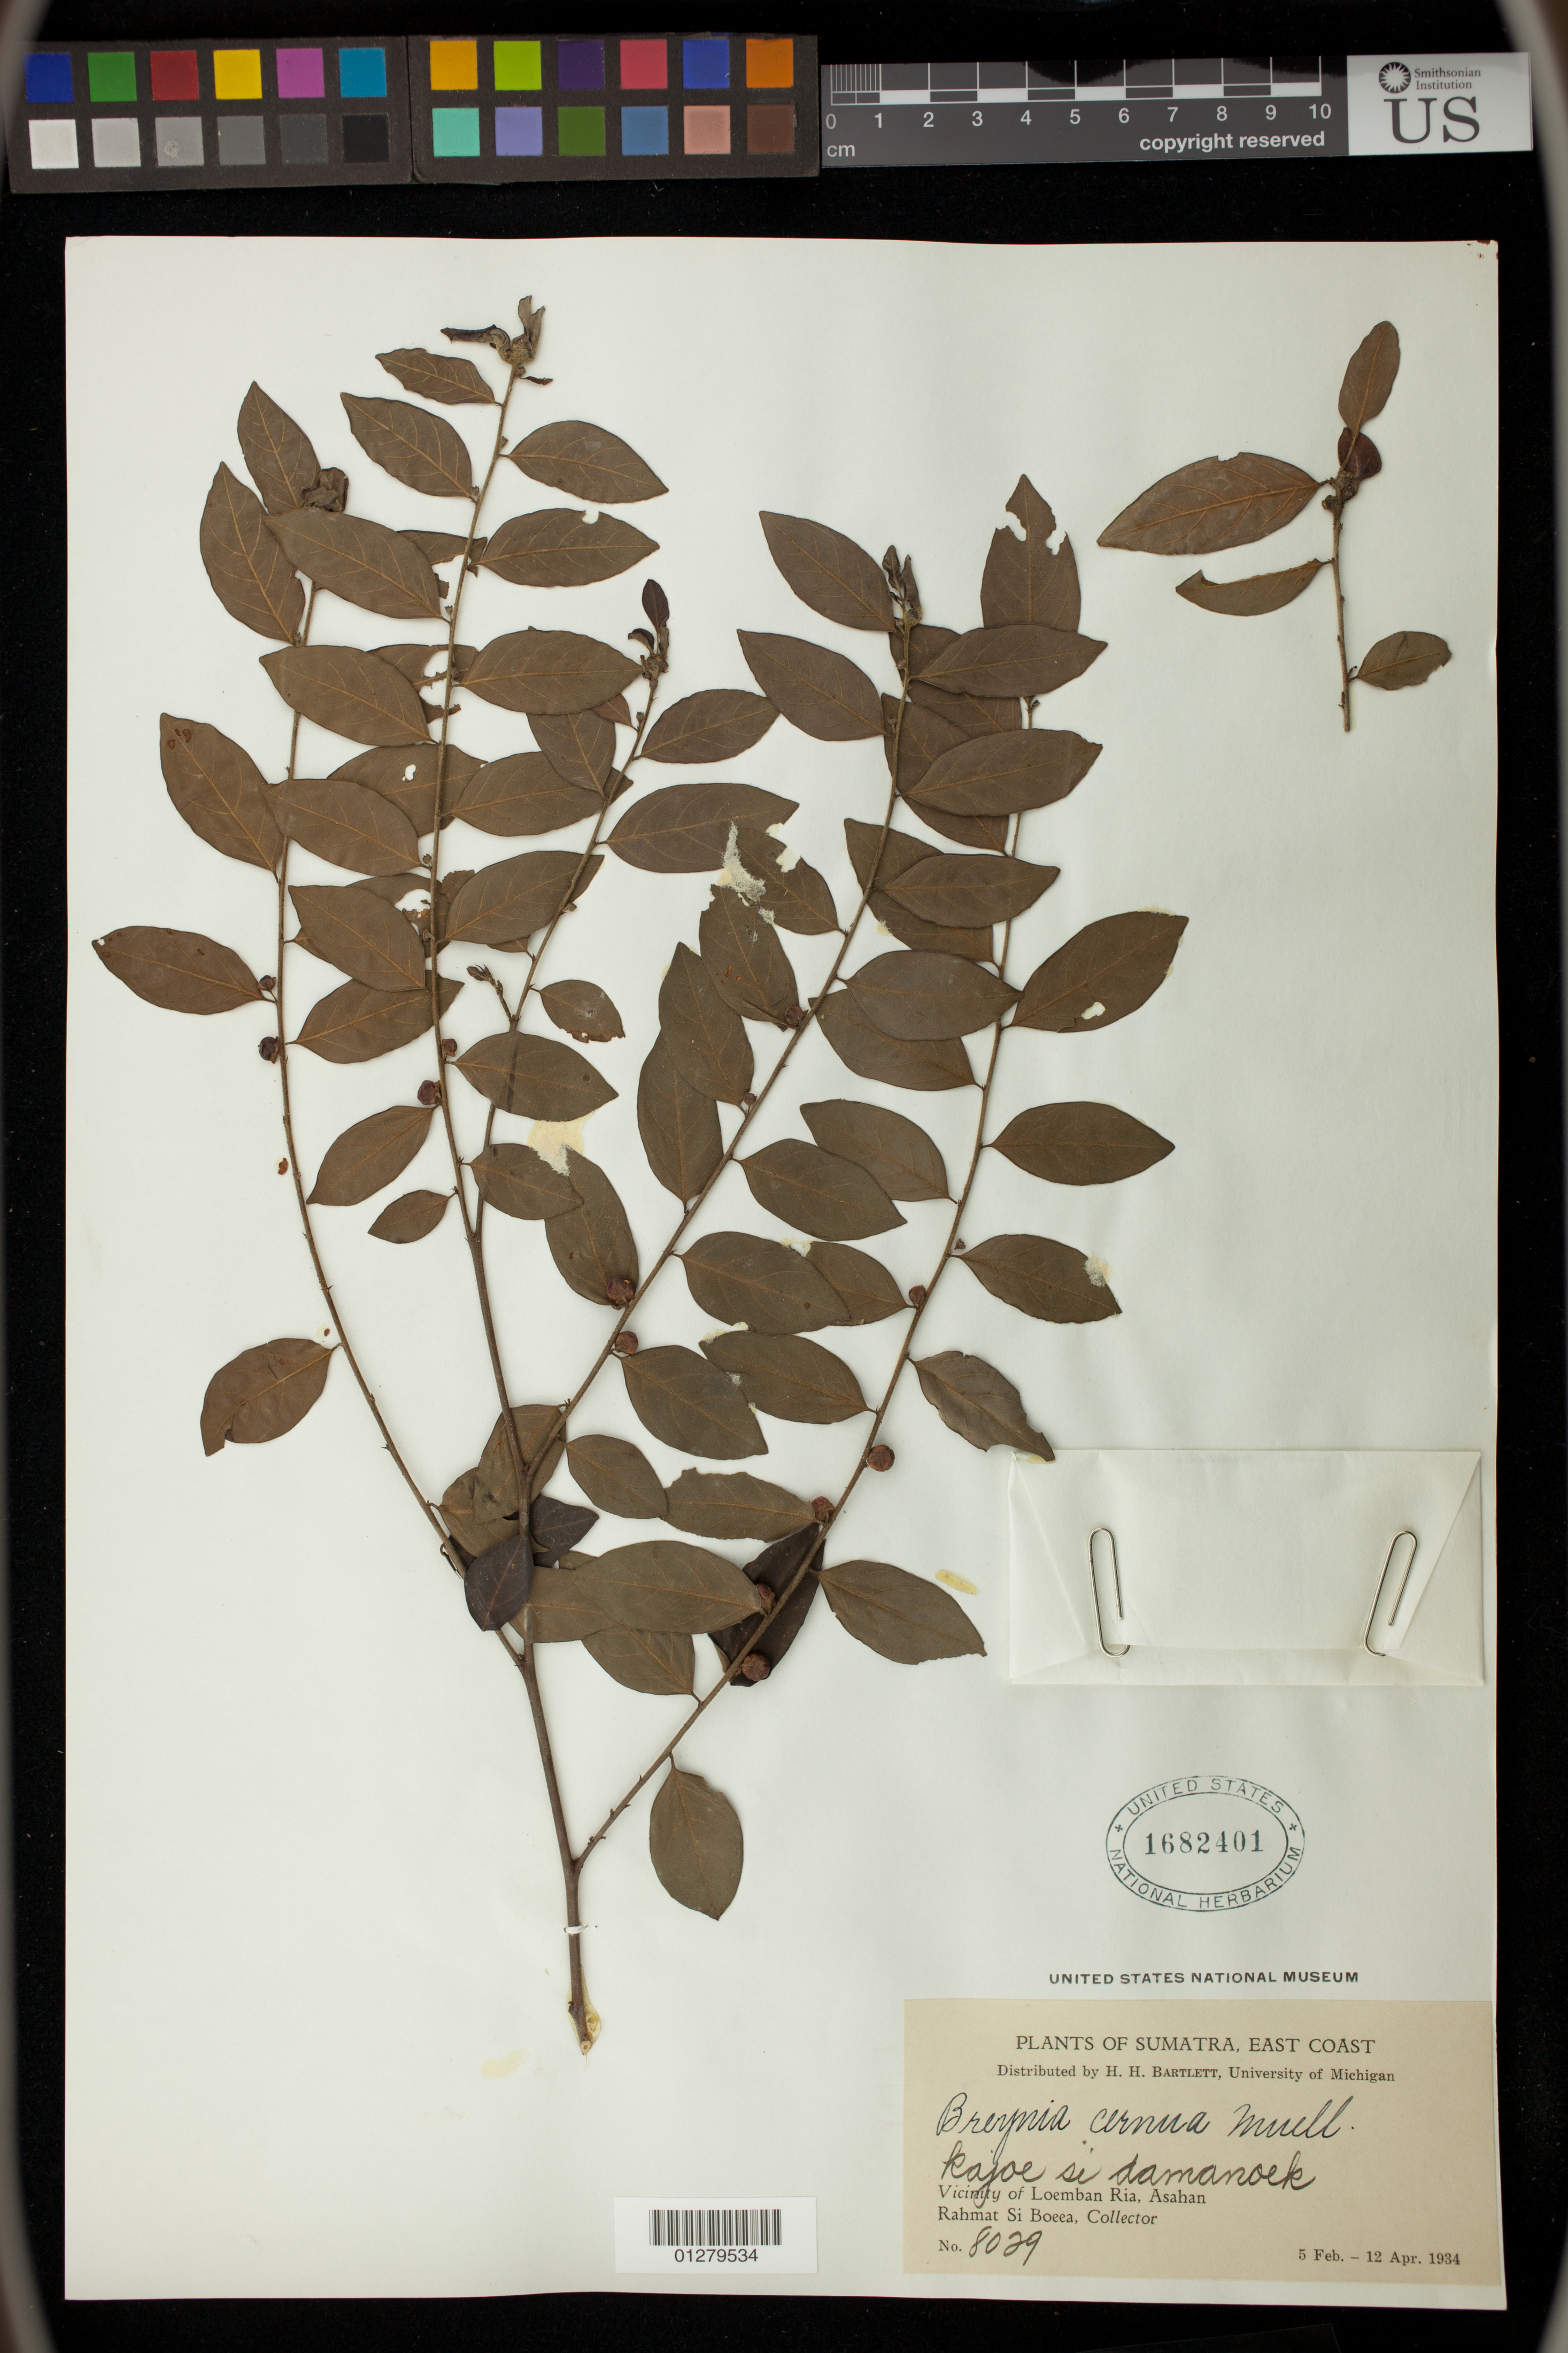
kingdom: Plantae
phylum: Tracheophyta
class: Magnoliopsida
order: Malpighiales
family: Phyllanthaceae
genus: Phyllanthus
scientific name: Phyllanthus cernuus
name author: Poir.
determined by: Wagner, W. L., (BOT), Smithsonian Institution - National Museum of Natural History (UNITED STATES)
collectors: Rahmat Si Boeea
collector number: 8029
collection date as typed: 05 Feb 1934 to 12 Apr 1934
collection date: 1934-02-05/1934-04-12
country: Indonesia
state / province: Sumatra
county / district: Sumatera Utara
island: Sumatra Island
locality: Vicinity of Loemban Ria, Asahan.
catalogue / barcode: US 1682401